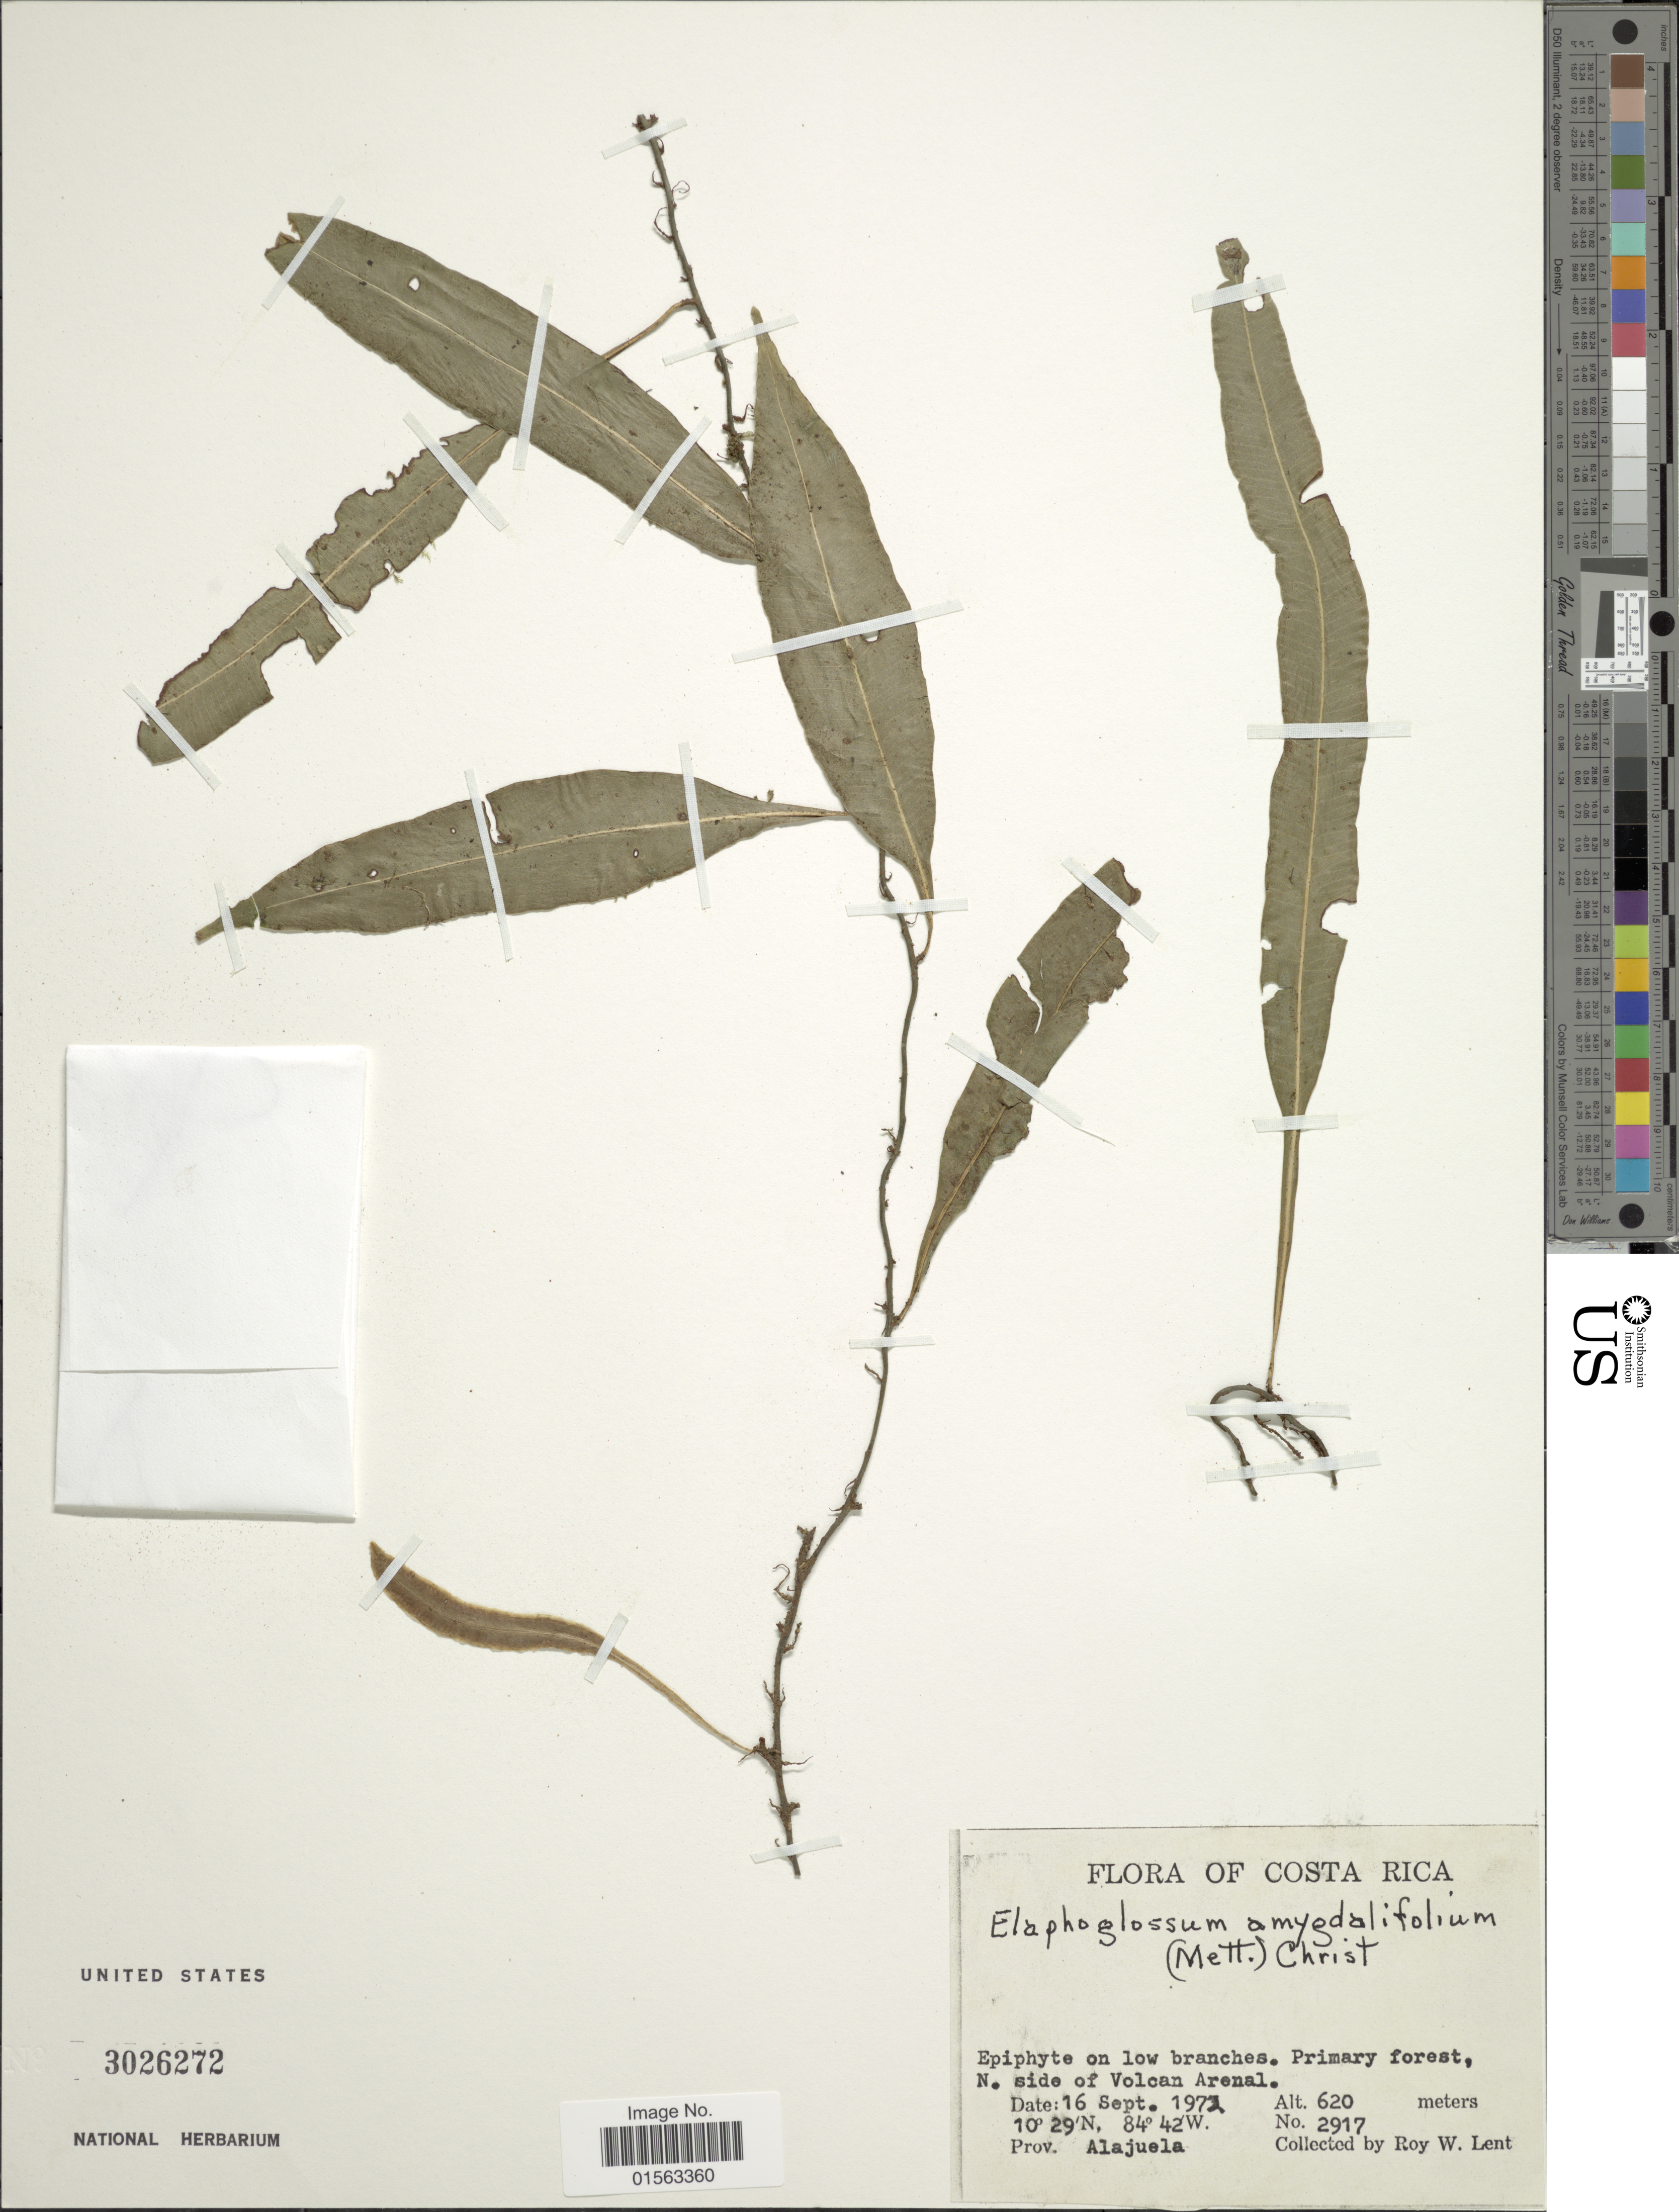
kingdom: Plantae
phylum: Tracheophyta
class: Polypodiopsida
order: Polypodiales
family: Dryopteridaceae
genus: Elaphoglossum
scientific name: Elaphoglossum amygdalifolium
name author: (Mett. ex Kuhn) Christ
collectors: R. W. Lent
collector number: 2917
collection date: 1973-09-16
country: Costa Rica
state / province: Alajuela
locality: N. side of Volcan Arenal, Prov. Alajuela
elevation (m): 620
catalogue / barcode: US 3026272